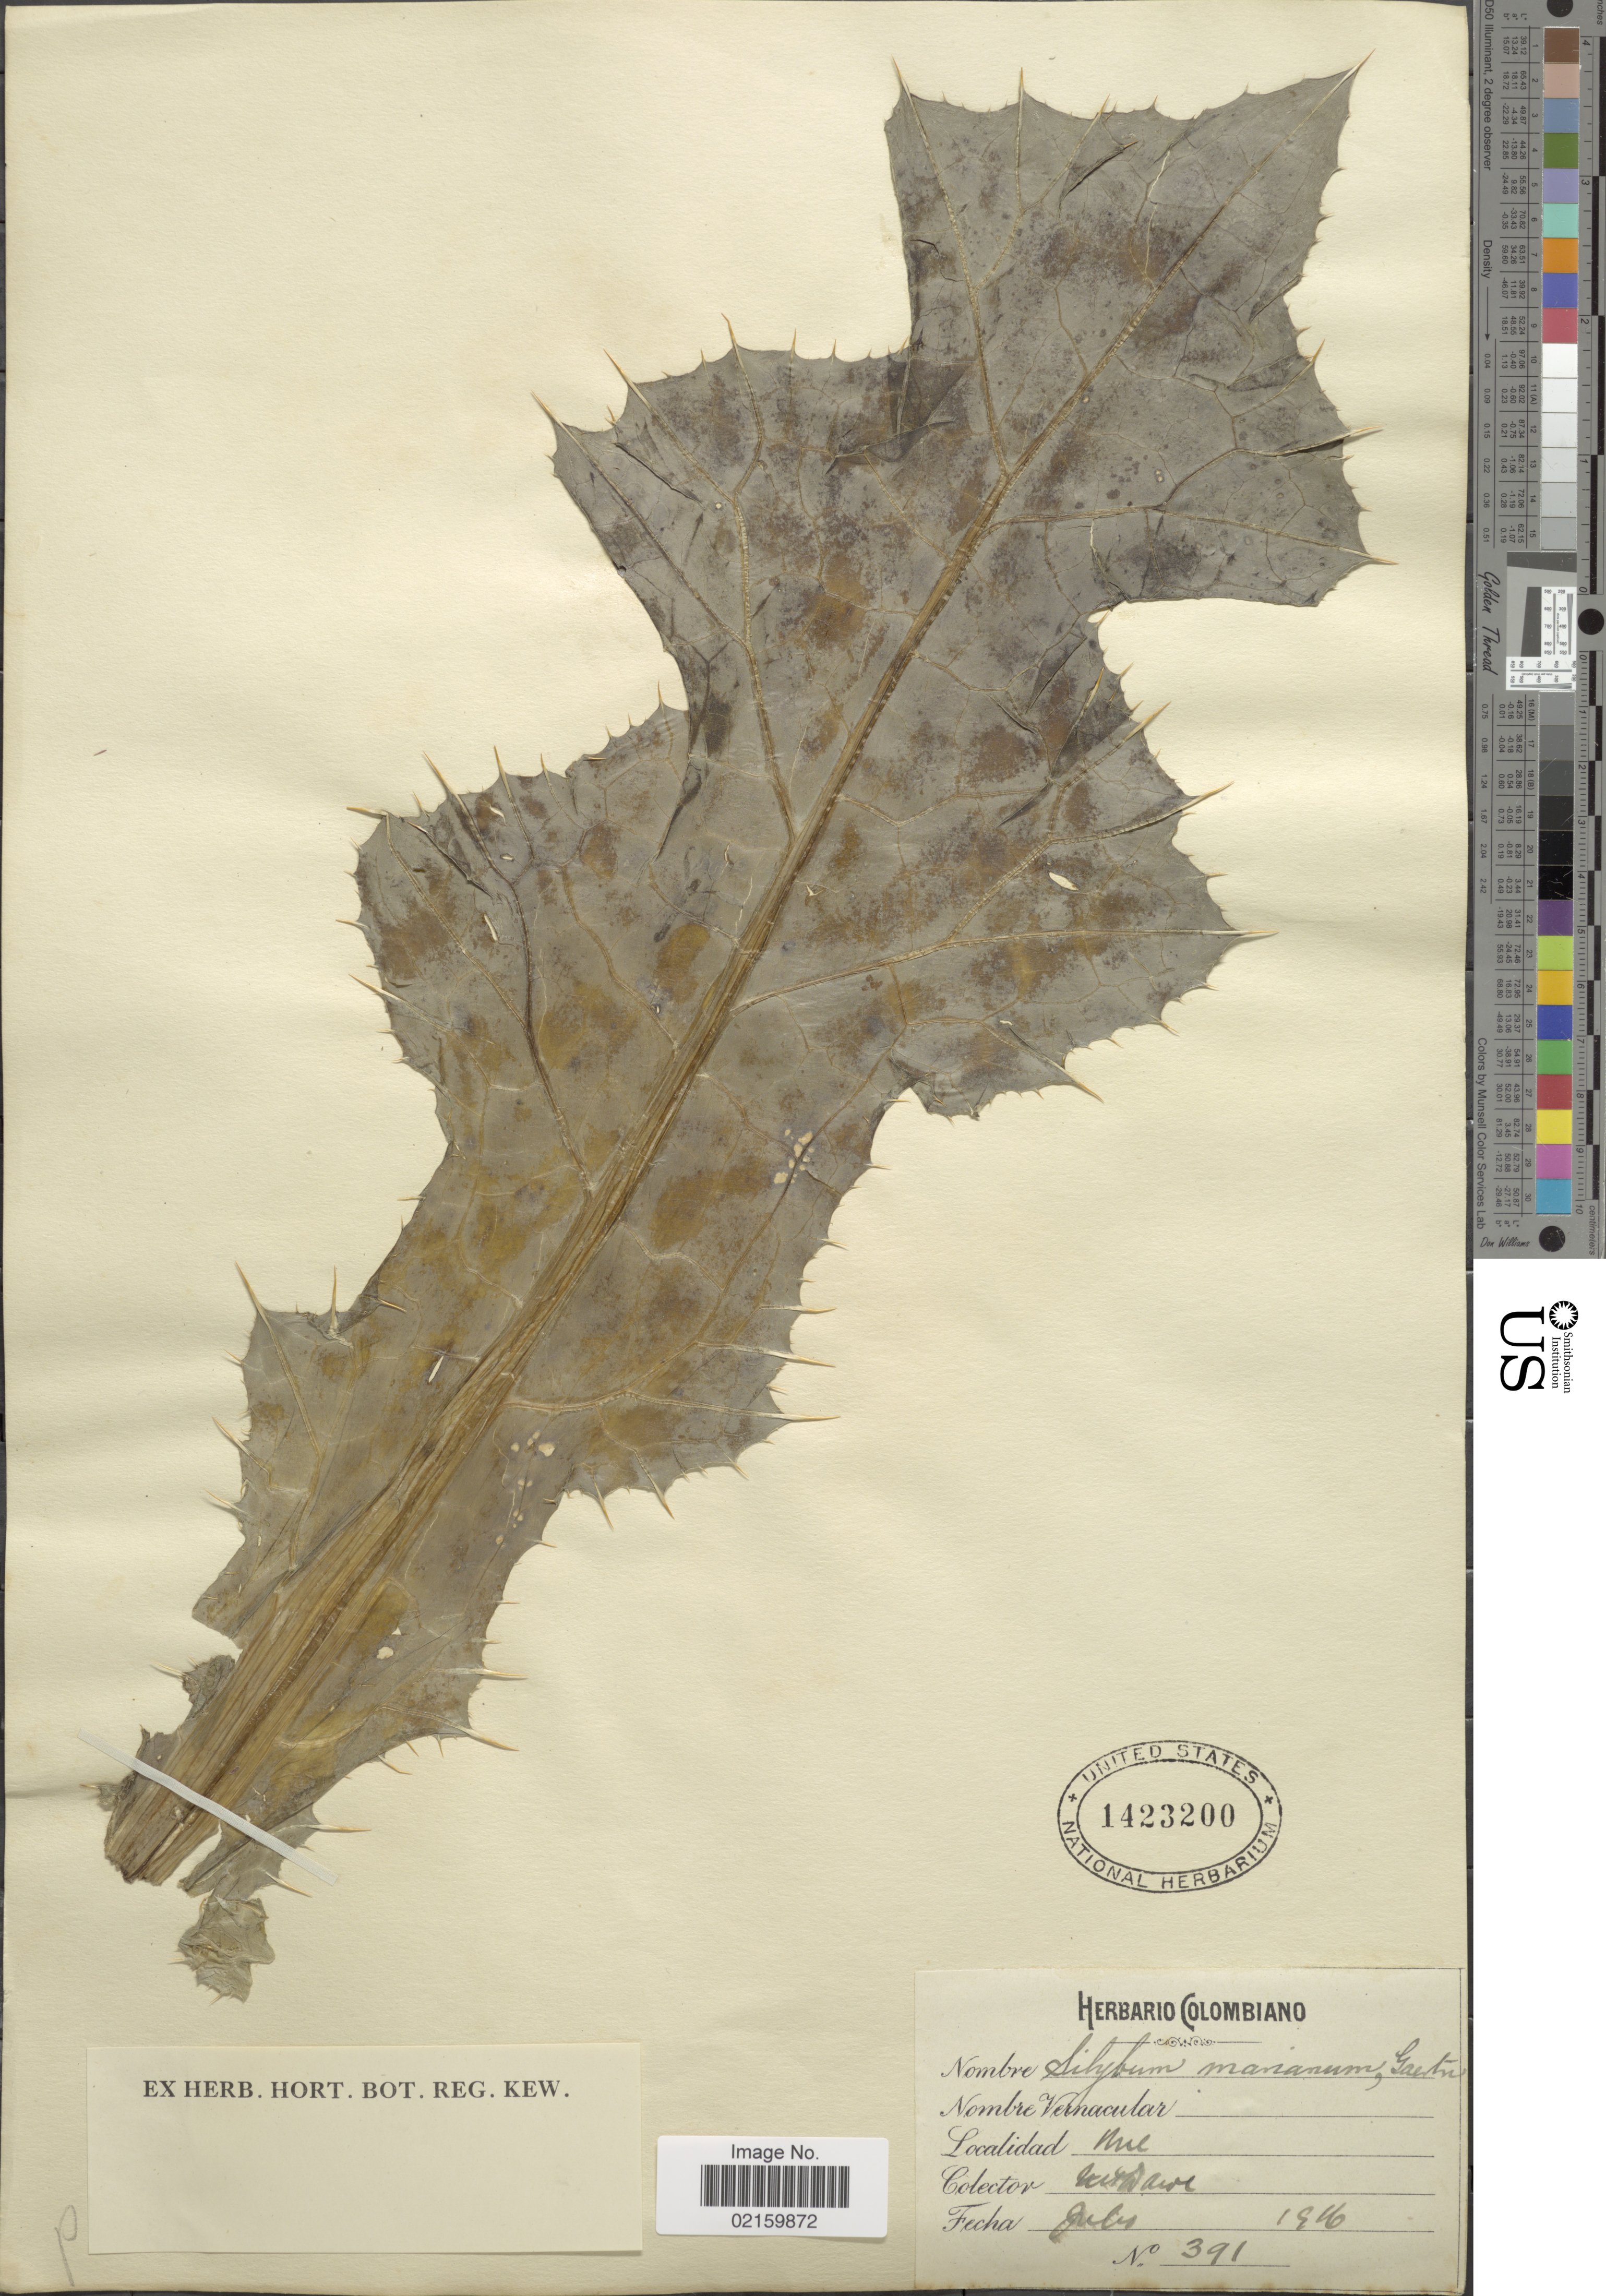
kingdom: Plantae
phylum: Tracheophyta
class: Magnoliopsida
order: Asterales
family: Asteraceae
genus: Silybum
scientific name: Silybum marianum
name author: (L.) Gaertn.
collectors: M. Dawn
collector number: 391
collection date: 1926-07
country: Colombia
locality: Une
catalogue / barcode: US 1423200